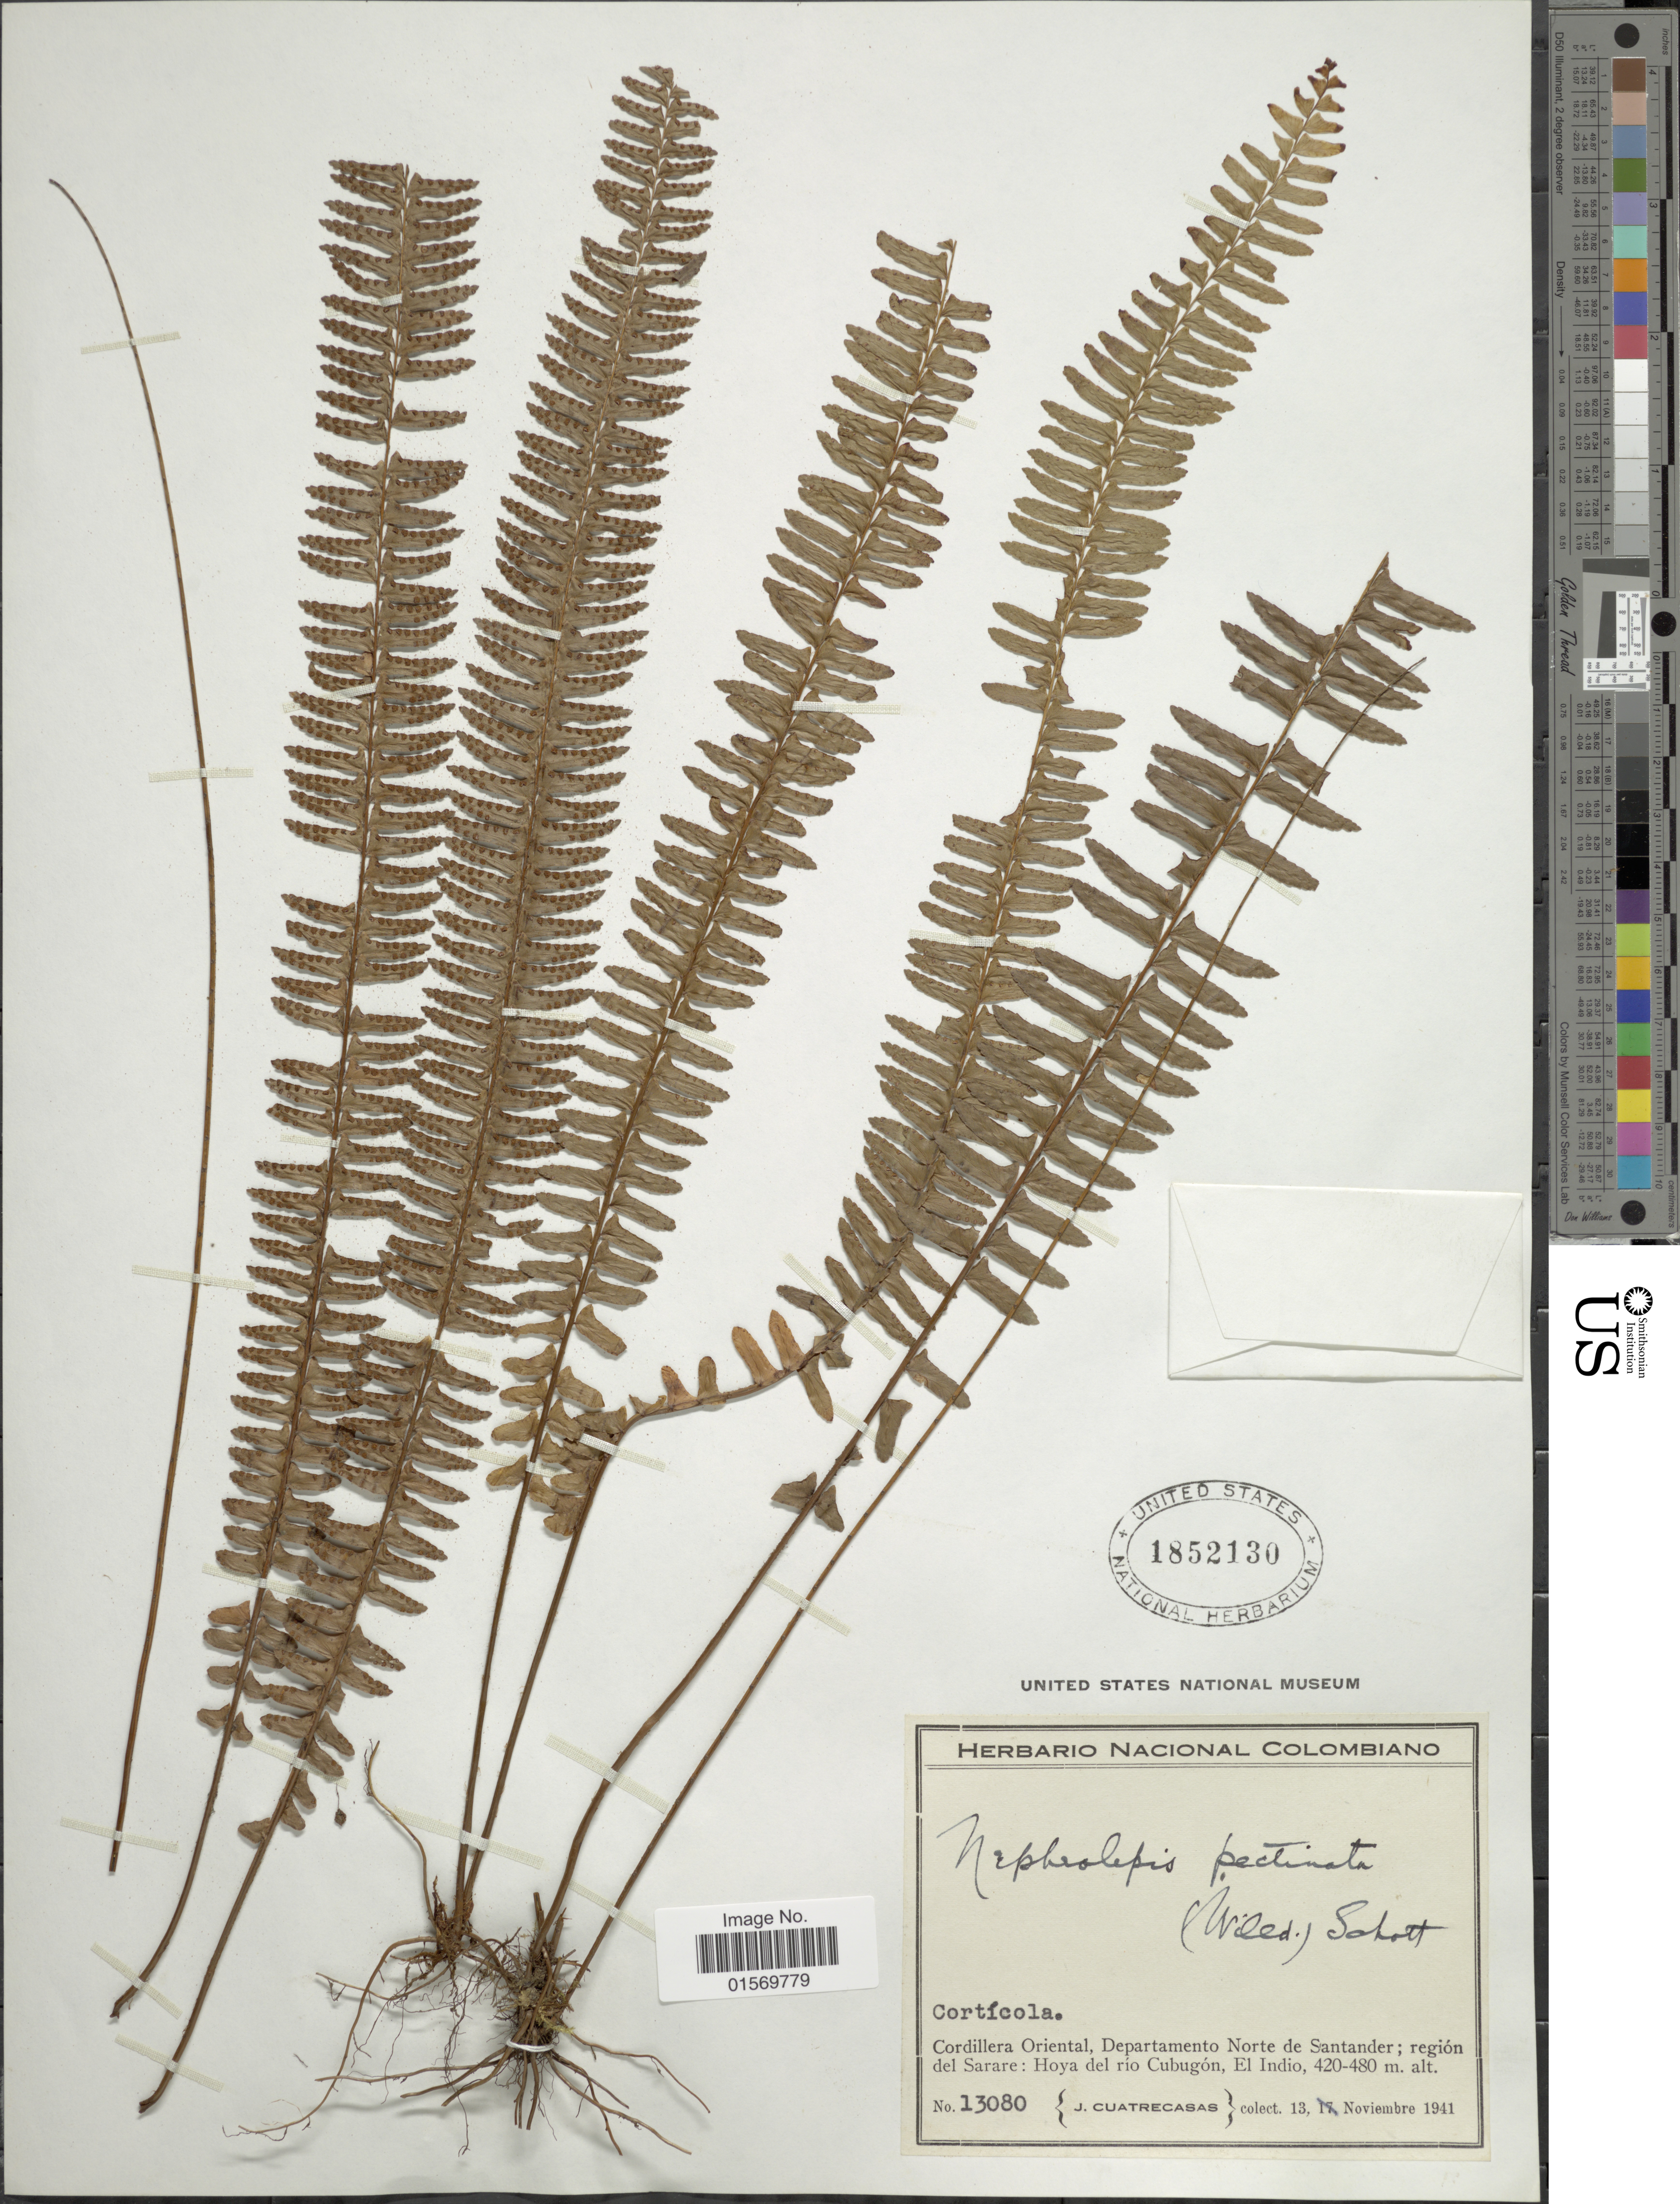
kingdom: Plantae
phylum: Tracheophyta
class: Polypodiopsida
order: Polypodiales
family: Nephrolepidaceae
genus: Nephrolepis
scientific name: Nephrolepis pectinata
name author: (Willd.) Schott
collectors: J. Cuatrecasas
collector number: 13080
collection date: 1941-11-13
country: Colombia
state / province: Norte de Santander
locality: Cordillera Oriental, region del Sarare, hoya del rio Cubugon, El Indio.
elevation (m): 420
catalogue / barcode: US 1852130